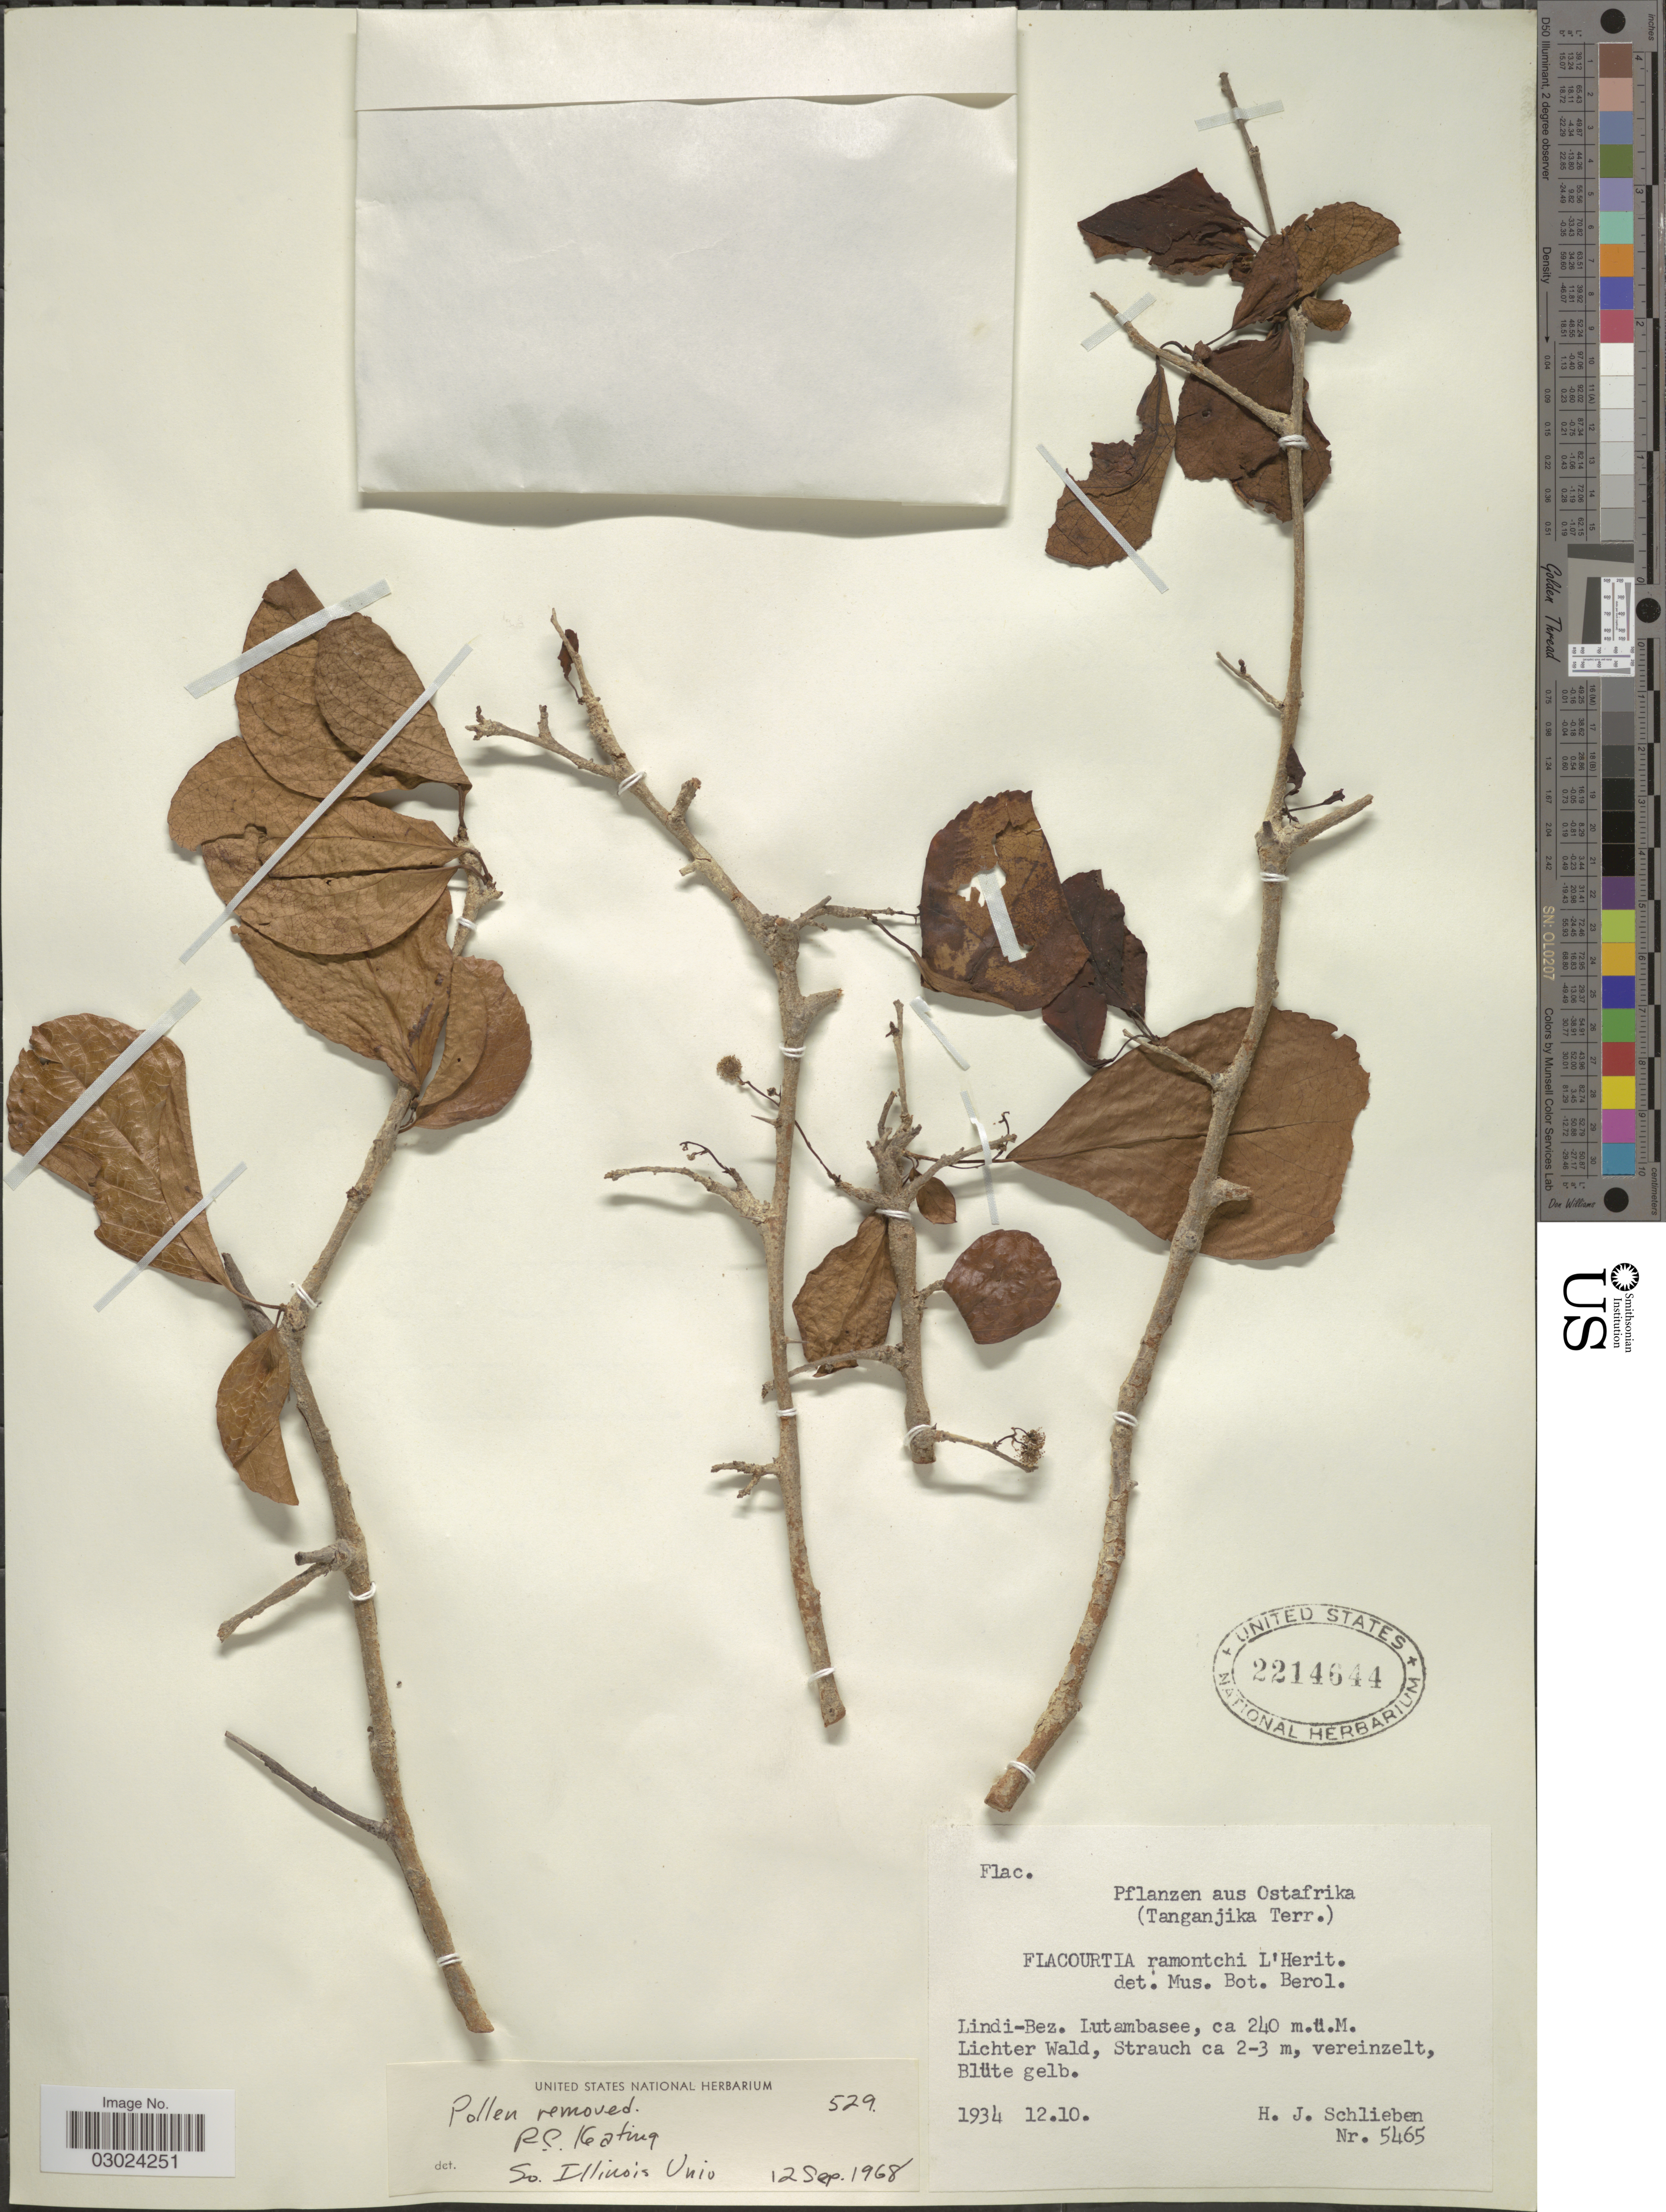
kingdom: Plantae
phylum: Tracheophyta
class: Magnoliopsida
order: Malpighiales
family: Salicaceae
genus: Flacourtia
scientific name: Flacourtia ramontchi var. renvoizei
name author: Fosberg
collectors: H. J. Schlieben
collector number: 5465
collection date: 1934-10-12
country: Tanzania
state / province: Lindi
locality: Ostafrika (Tanganjika Terr.). Lindi-Bez. Lutambassee. Lichter Wald.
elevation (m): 240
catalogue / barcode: US 2214644